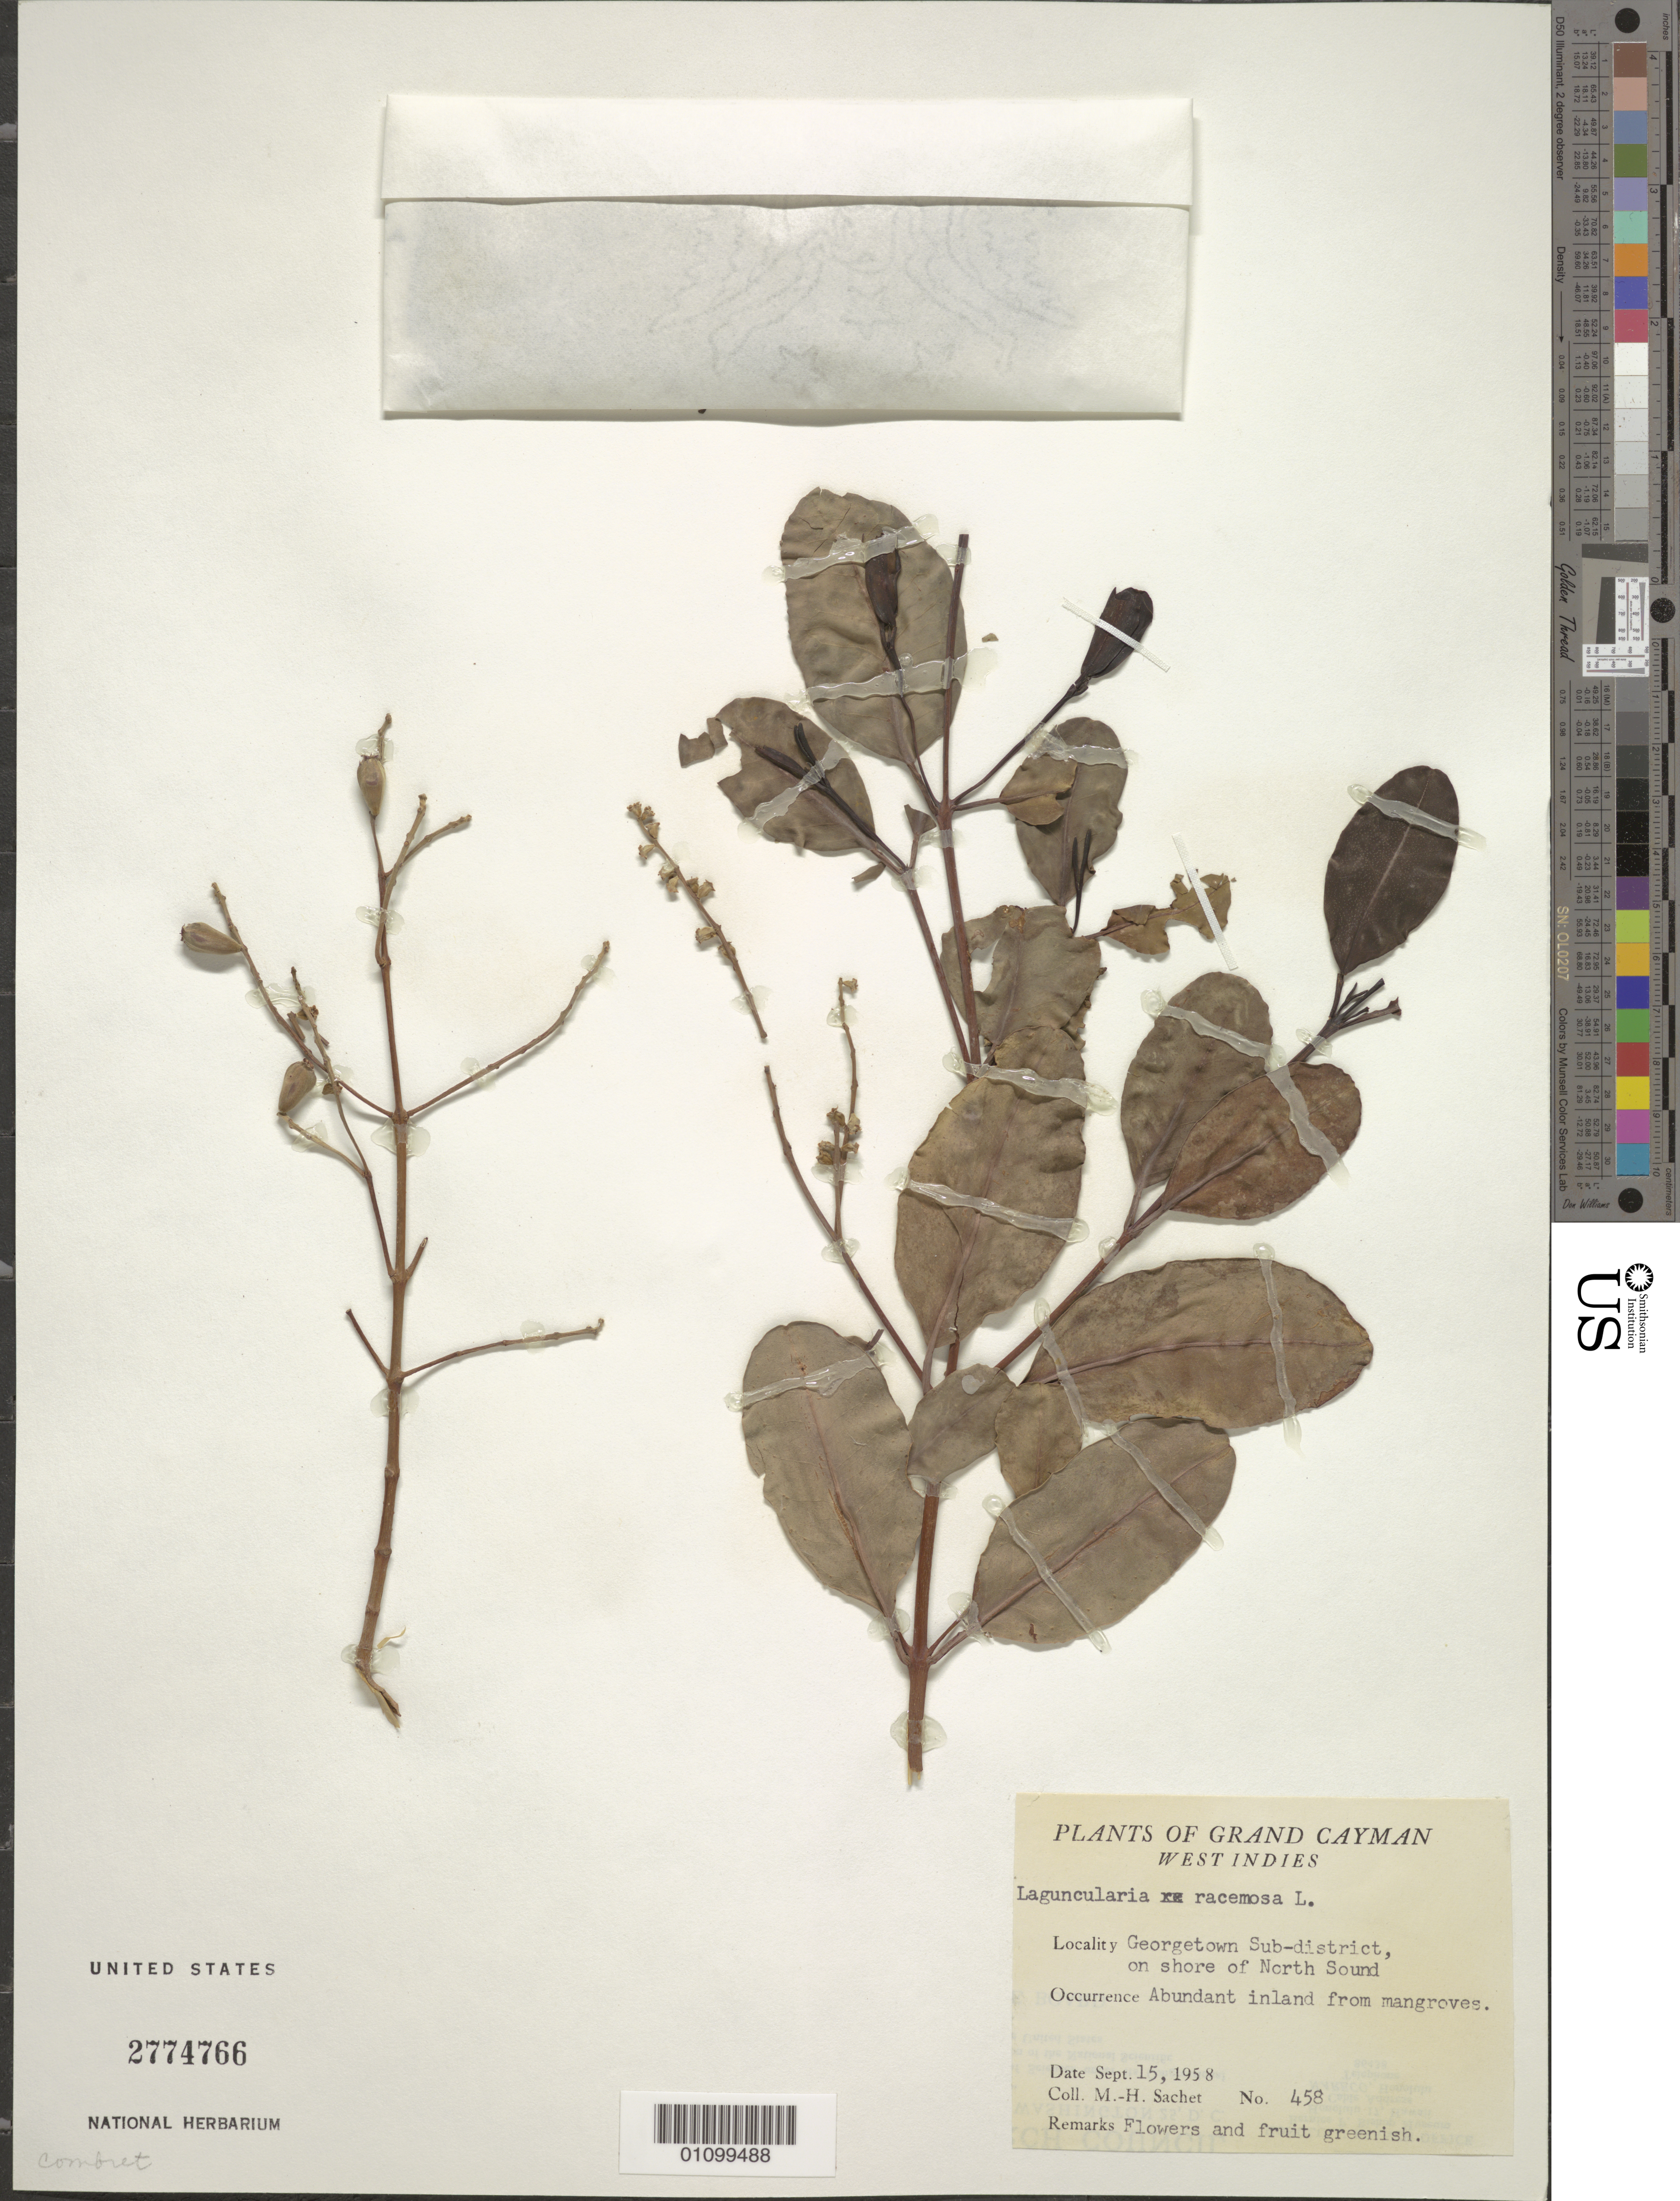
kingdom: Plantae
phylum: Tracheophyta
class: Magnoliopsida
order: Myrtales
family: Combretaceae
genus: Laguncularia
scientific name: Laguncularia racemosa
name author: (L.) C.F. Gaertn.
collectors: M.-H. Sachet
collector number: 458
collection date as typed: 15 Sep 1958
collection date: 1958-09-15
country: Cayman Islands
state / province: Georgetown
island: Grand Cayman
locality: On Shore of North Sound.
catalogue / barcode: US 2774766